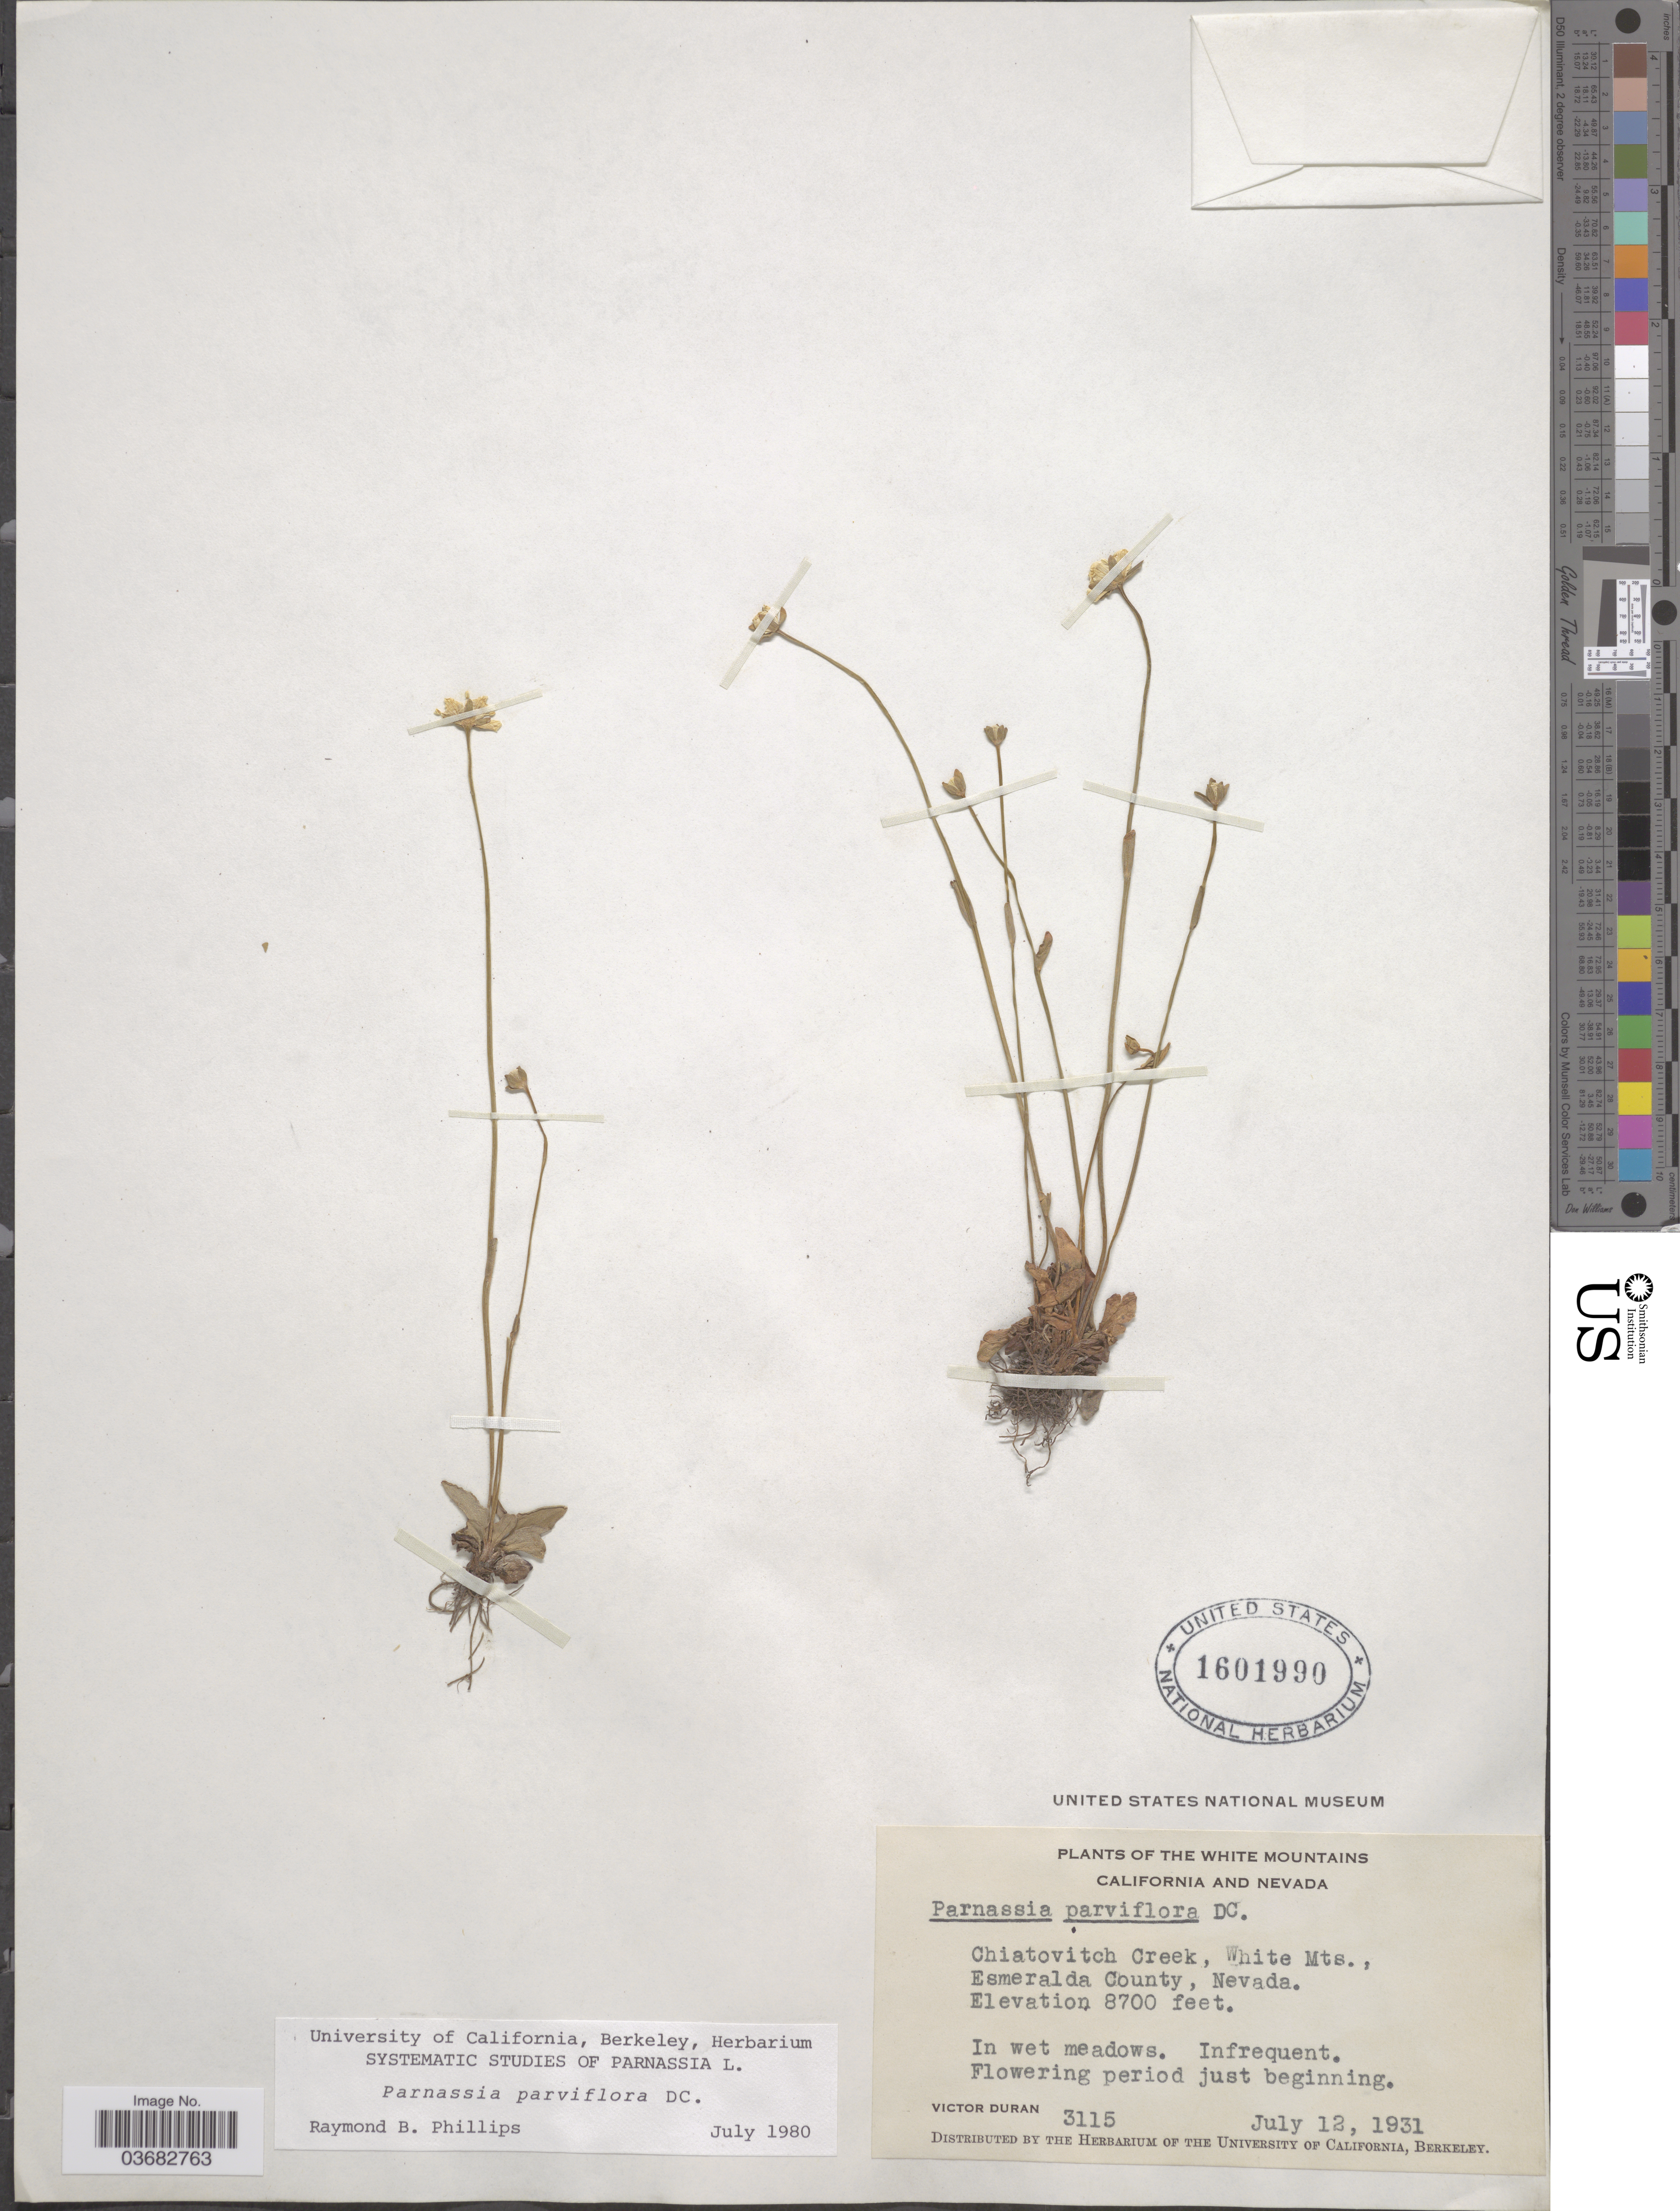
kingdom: Plantae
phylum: Tracheophyta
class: Magnoliopsida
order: Celastrales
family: Parnassiaceae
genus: Parnassia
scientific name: Parnassia parviflora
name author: DC.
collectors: V. Duran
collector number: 3115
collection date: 1931-07-12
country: United States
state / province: Nevada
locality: White Mountains. Chiatovitch Creek, White Mts., Esmeralda County.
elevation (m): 2652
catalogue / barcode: US 1601990